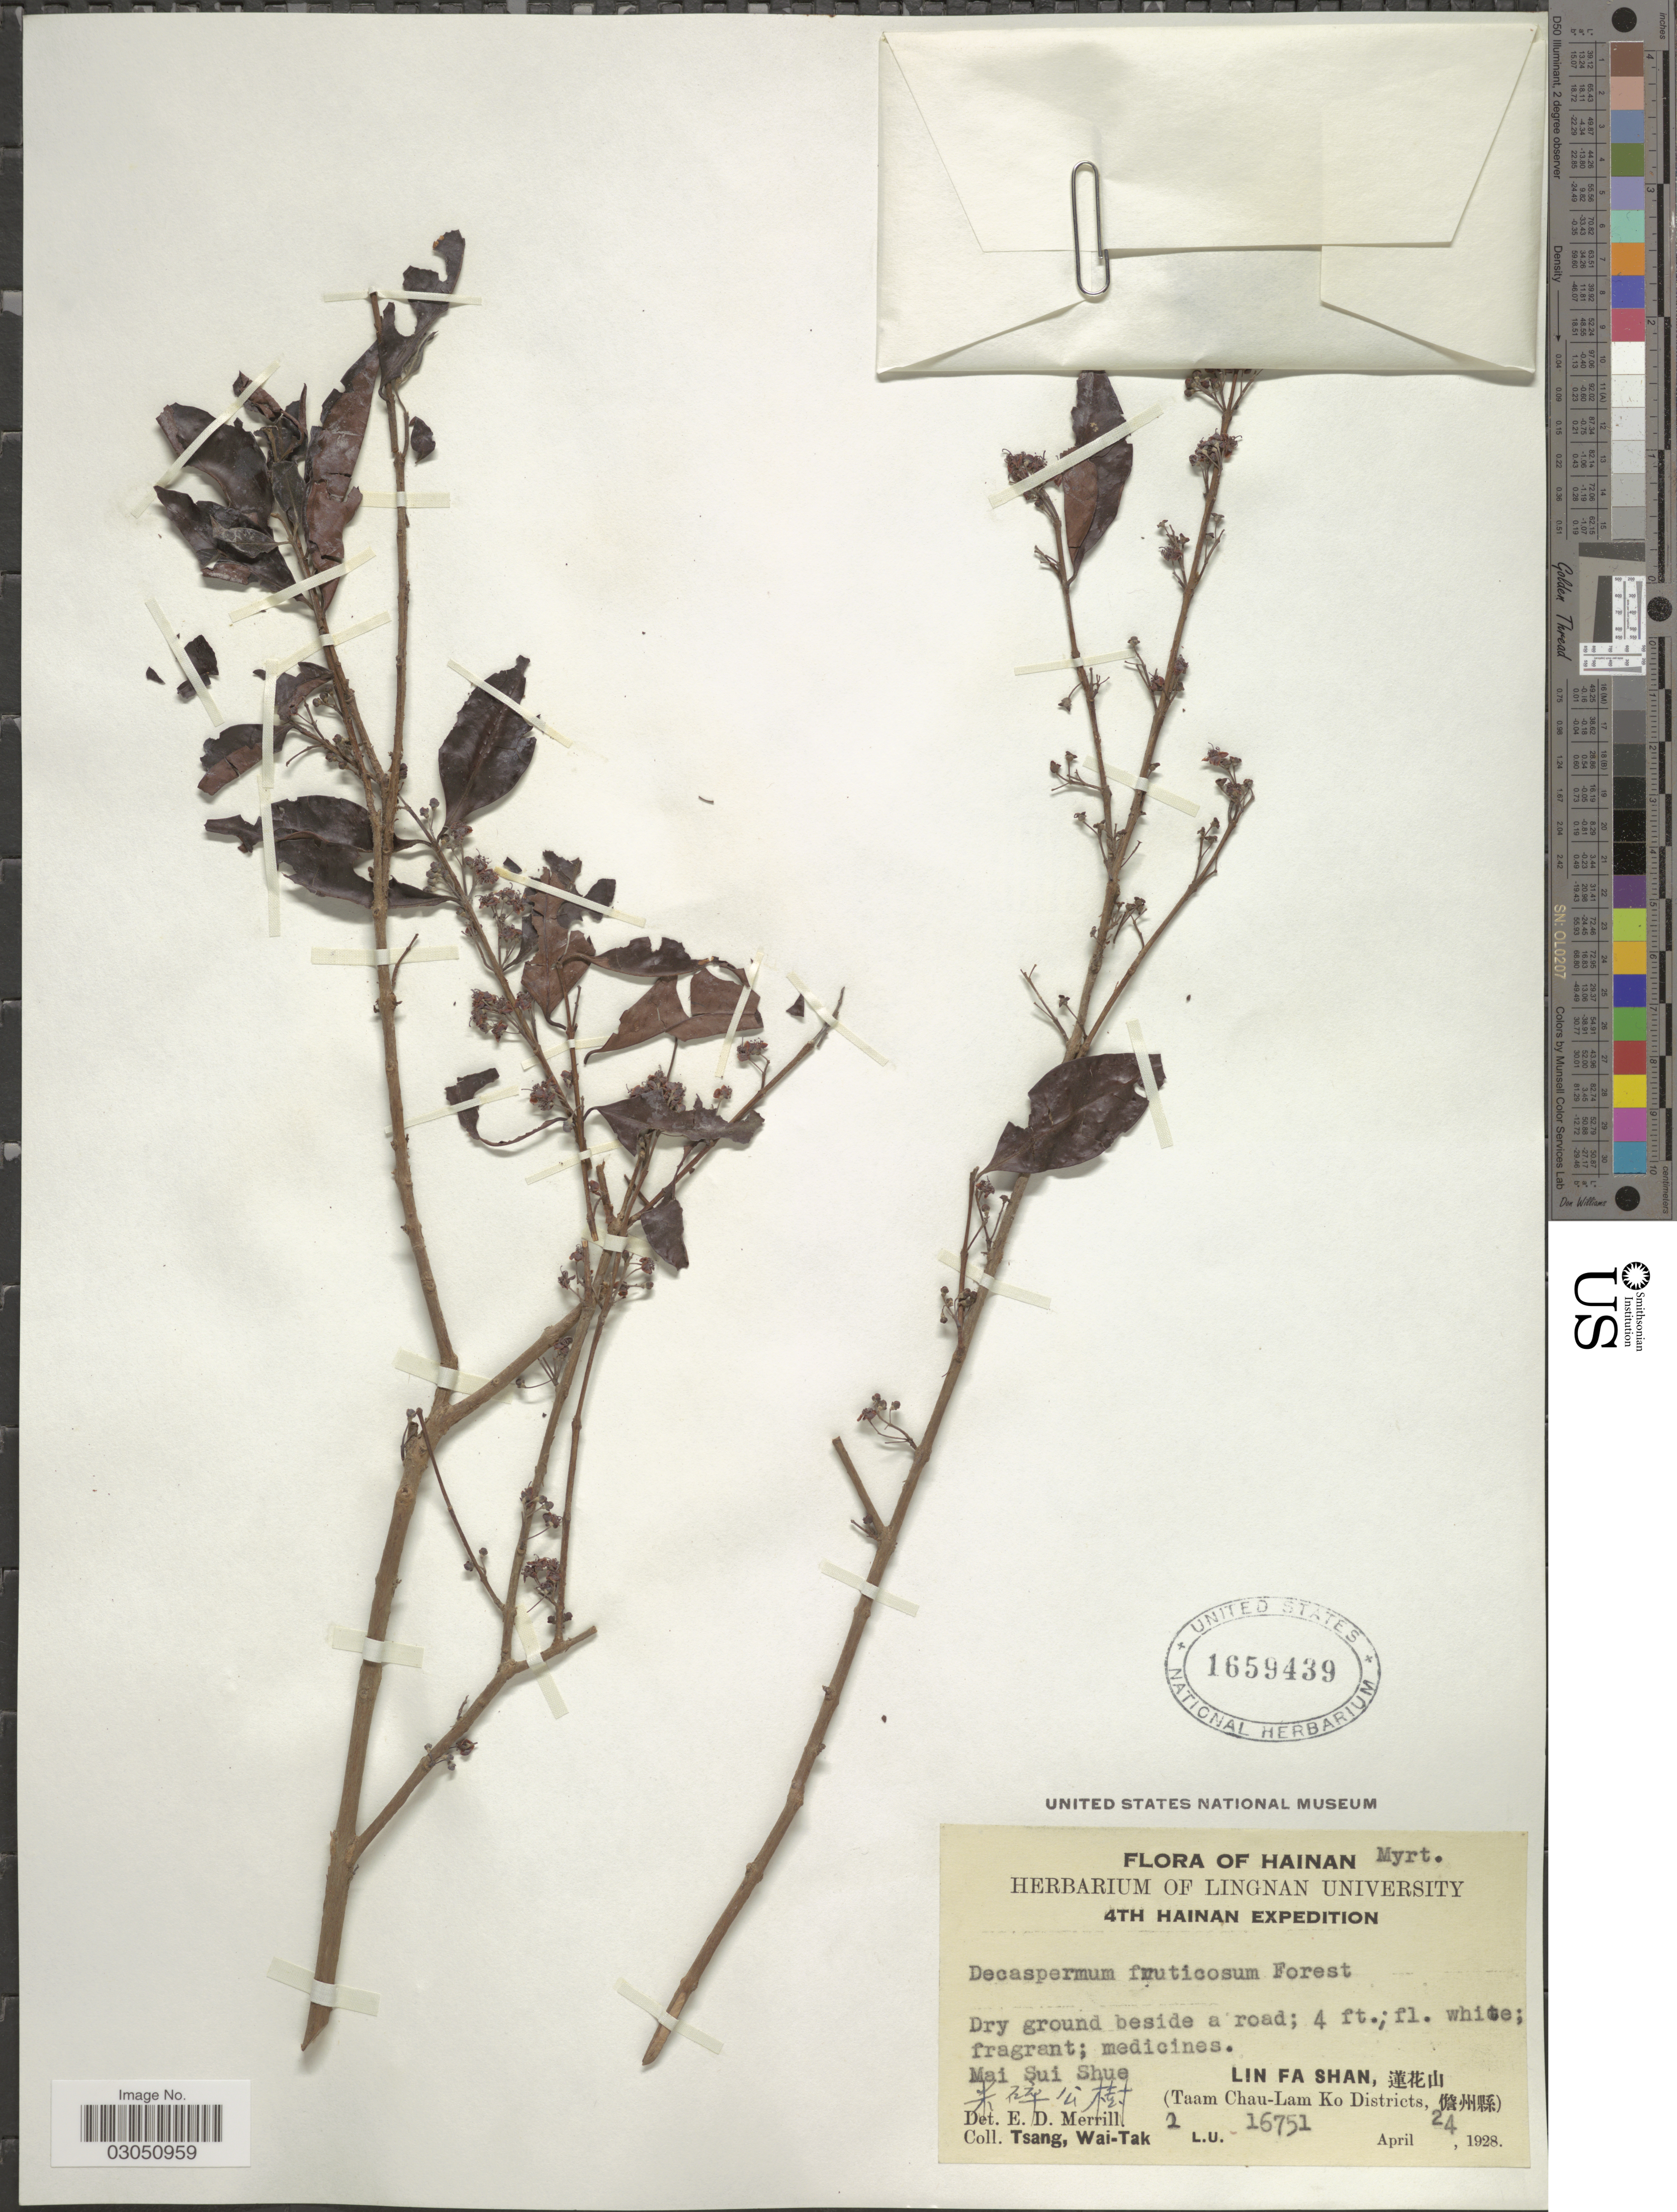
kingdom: Plantae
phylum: Tracheophyta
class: Magnoliopsida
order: Myrtales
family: Myrtaceae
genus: Decaspermum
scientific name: Decaspermum gracilentum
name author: (Hance) Merr. & L.M. Perry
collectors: W. T. Tsang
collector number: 2 L.U. 16751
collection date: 1928-04-24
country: China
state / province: Hainan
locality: Maui Shue.[unsure placement] Lin Fa Shan, (Taam Chau-Lam Ko Districts.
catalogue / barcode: US 1659439